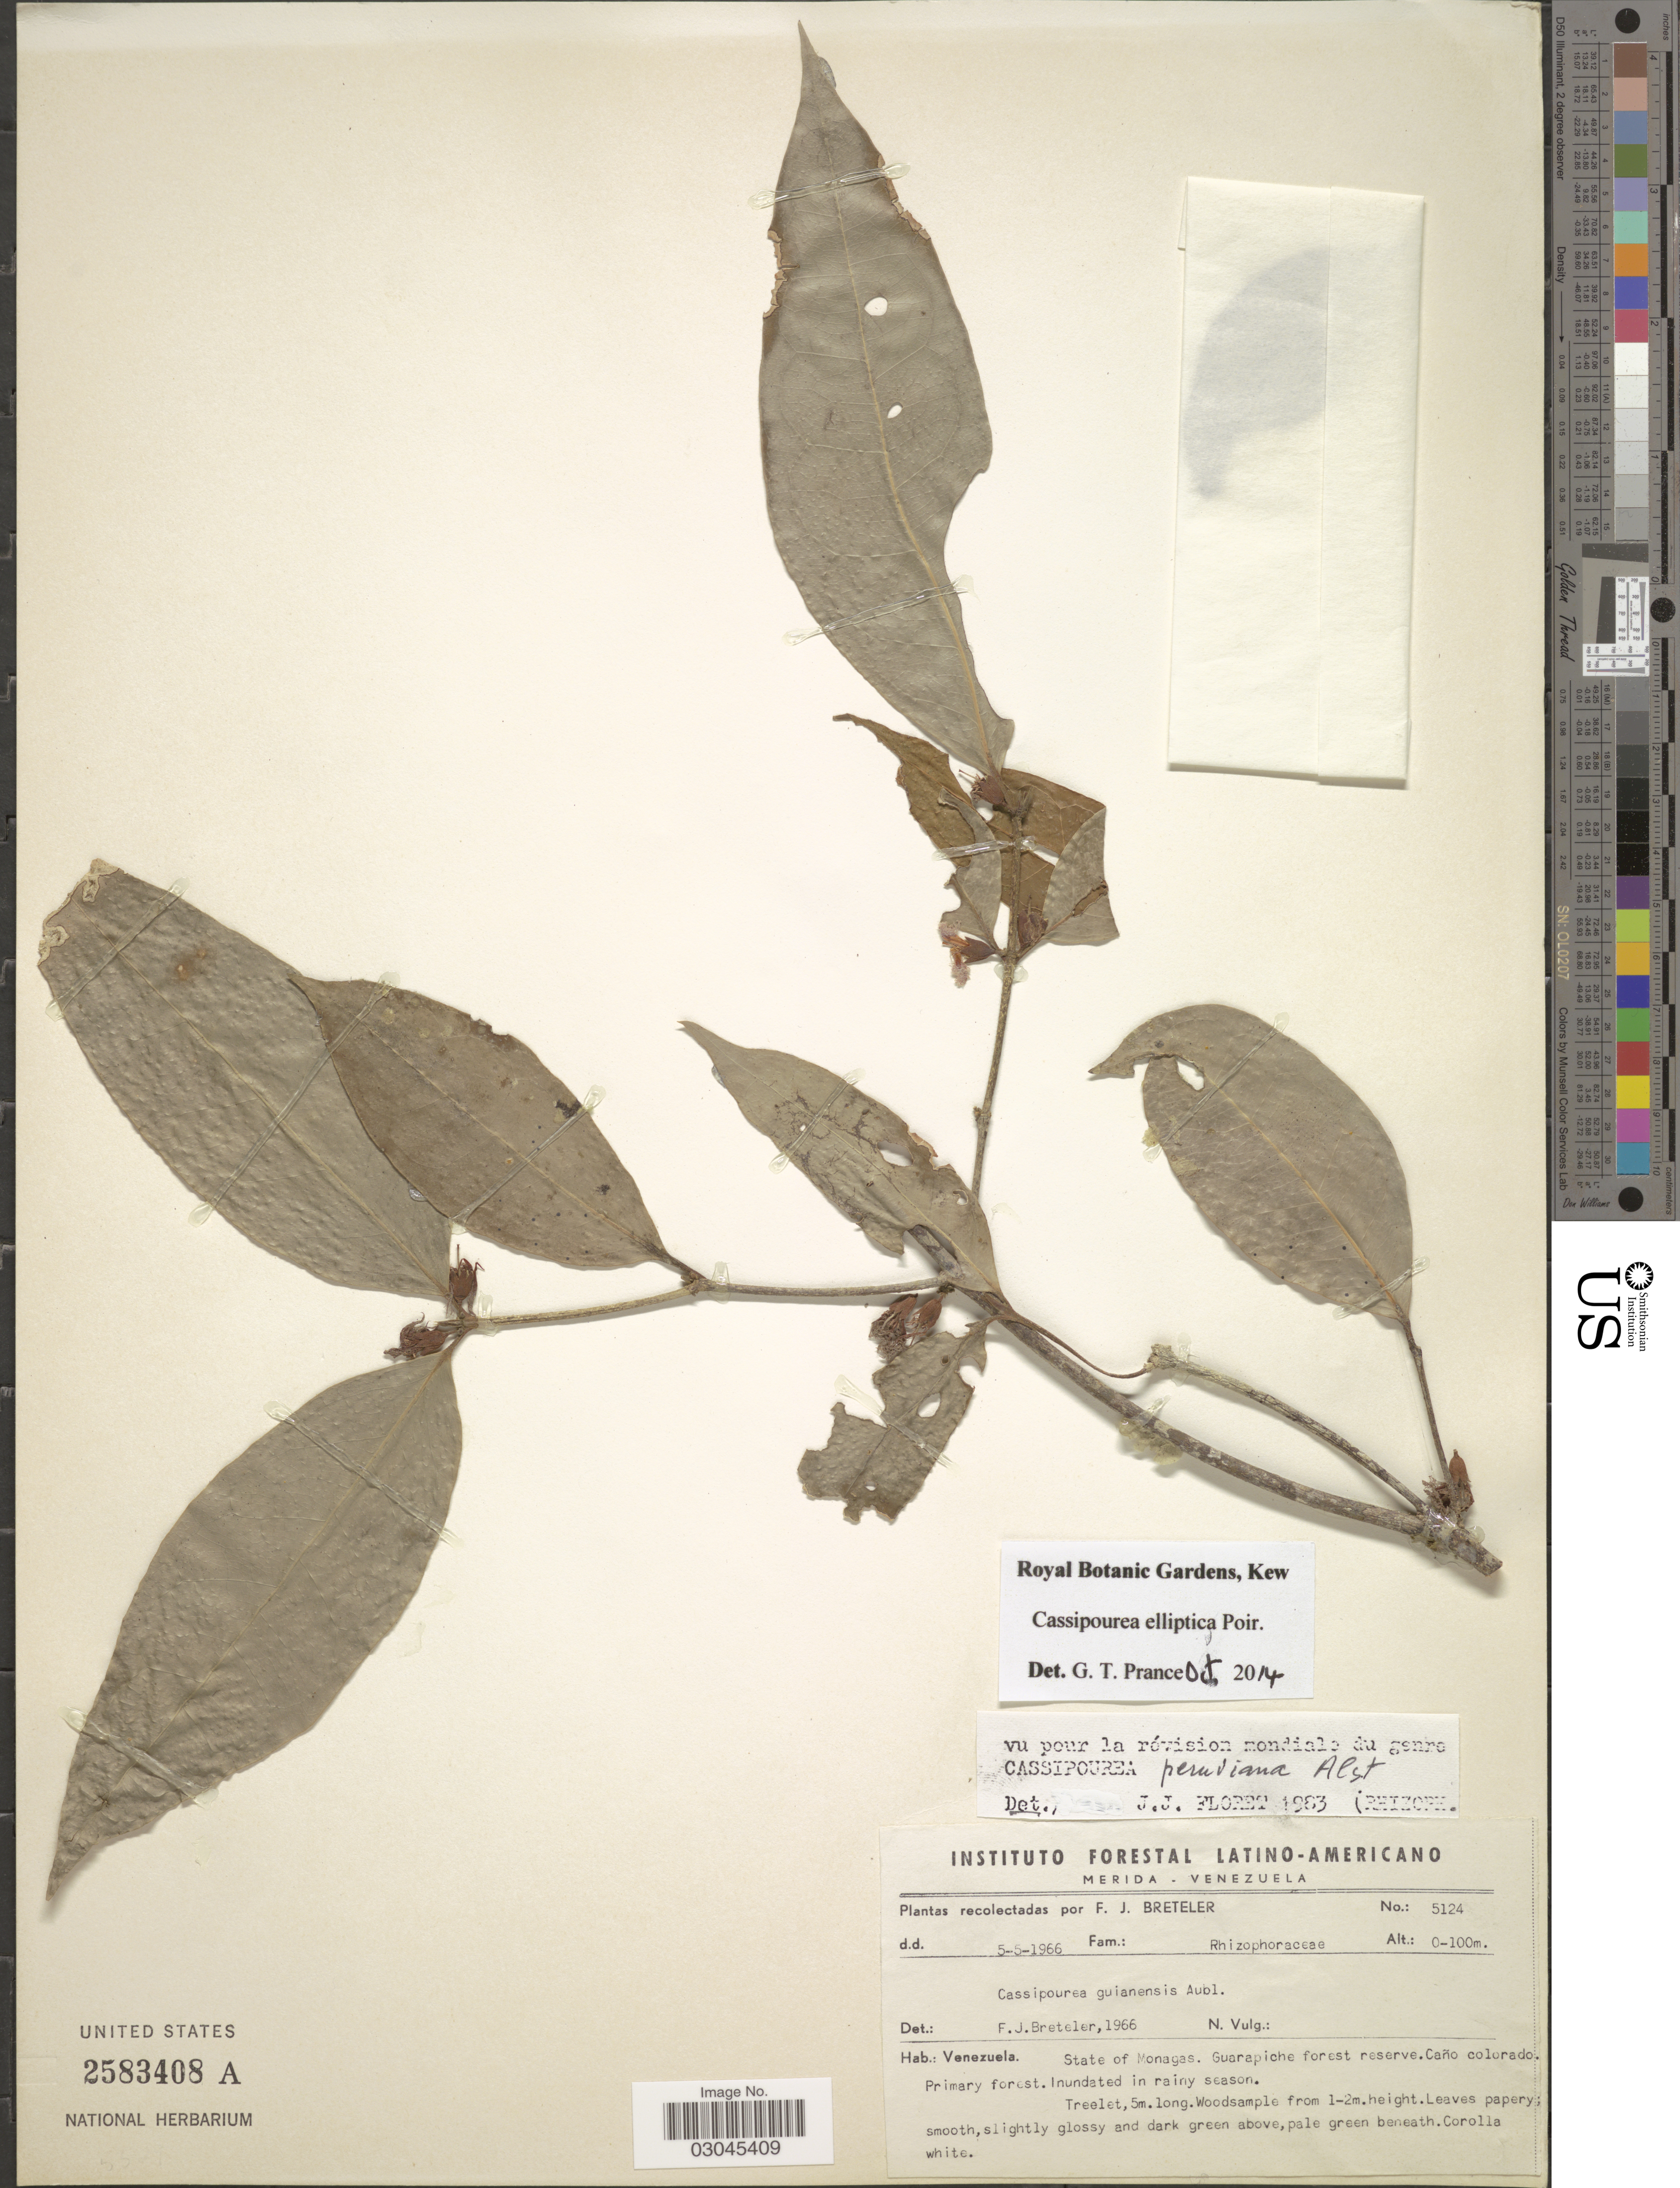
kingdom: Plantae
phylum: Tracheophyta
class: Magnoliopsida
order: Malpighiales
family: Rhizophoraceae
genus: Cassipourea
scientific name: Cassipourea elliptica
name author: (Sw.) Poir.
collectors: F. J. Breteler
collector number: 5124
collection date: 1966-05-05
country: Venezuela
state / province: Monagas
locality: State of Monagas. Guarapiche forest reserve. Caño colorado.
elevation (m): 0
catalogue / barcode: US 2583408A